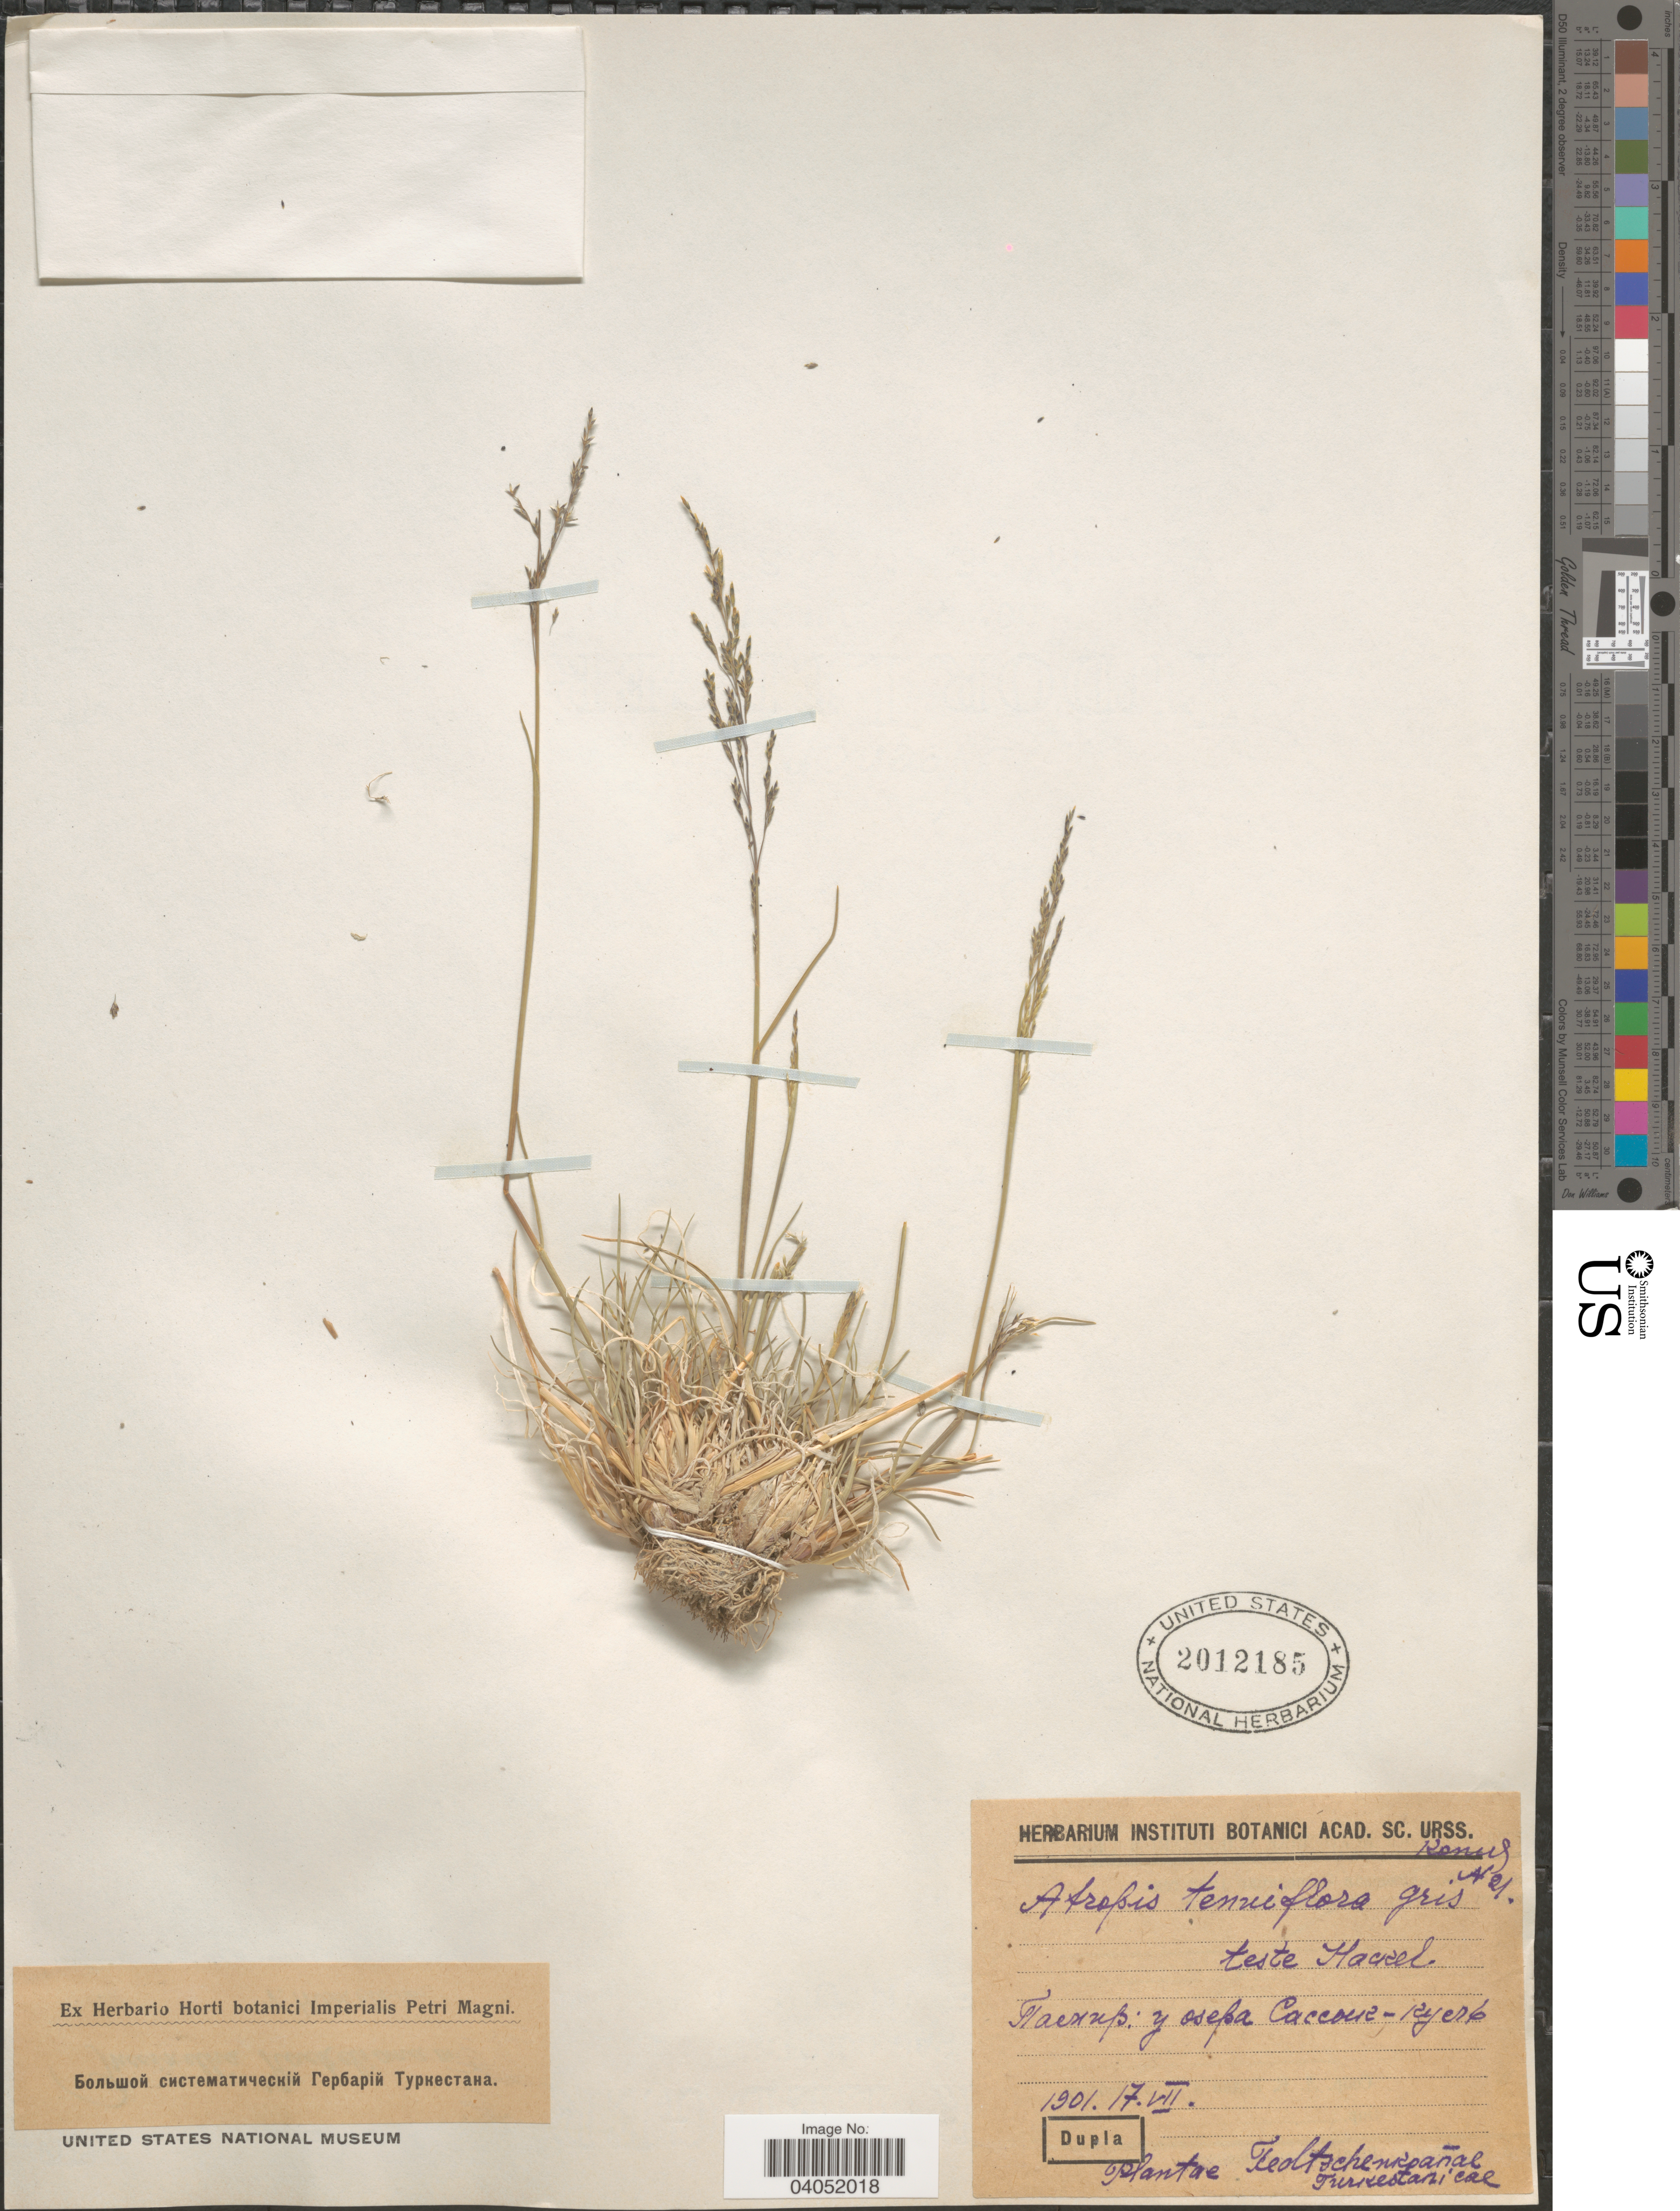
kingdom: Plantae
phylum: Tracheophyta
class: Liliopsida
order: Poales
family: Poaceae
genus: Puccinellia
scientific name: Puccinellia tenuiflora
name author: (Griseb.) Scribn. & Merr.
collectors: ex herb. Instituti Botanici Academiae Sc. URSS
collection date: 1901-07-17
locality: X. Tedtschenkpaṅae [interpreted] Turkestanicae.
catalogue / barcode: US 2012185